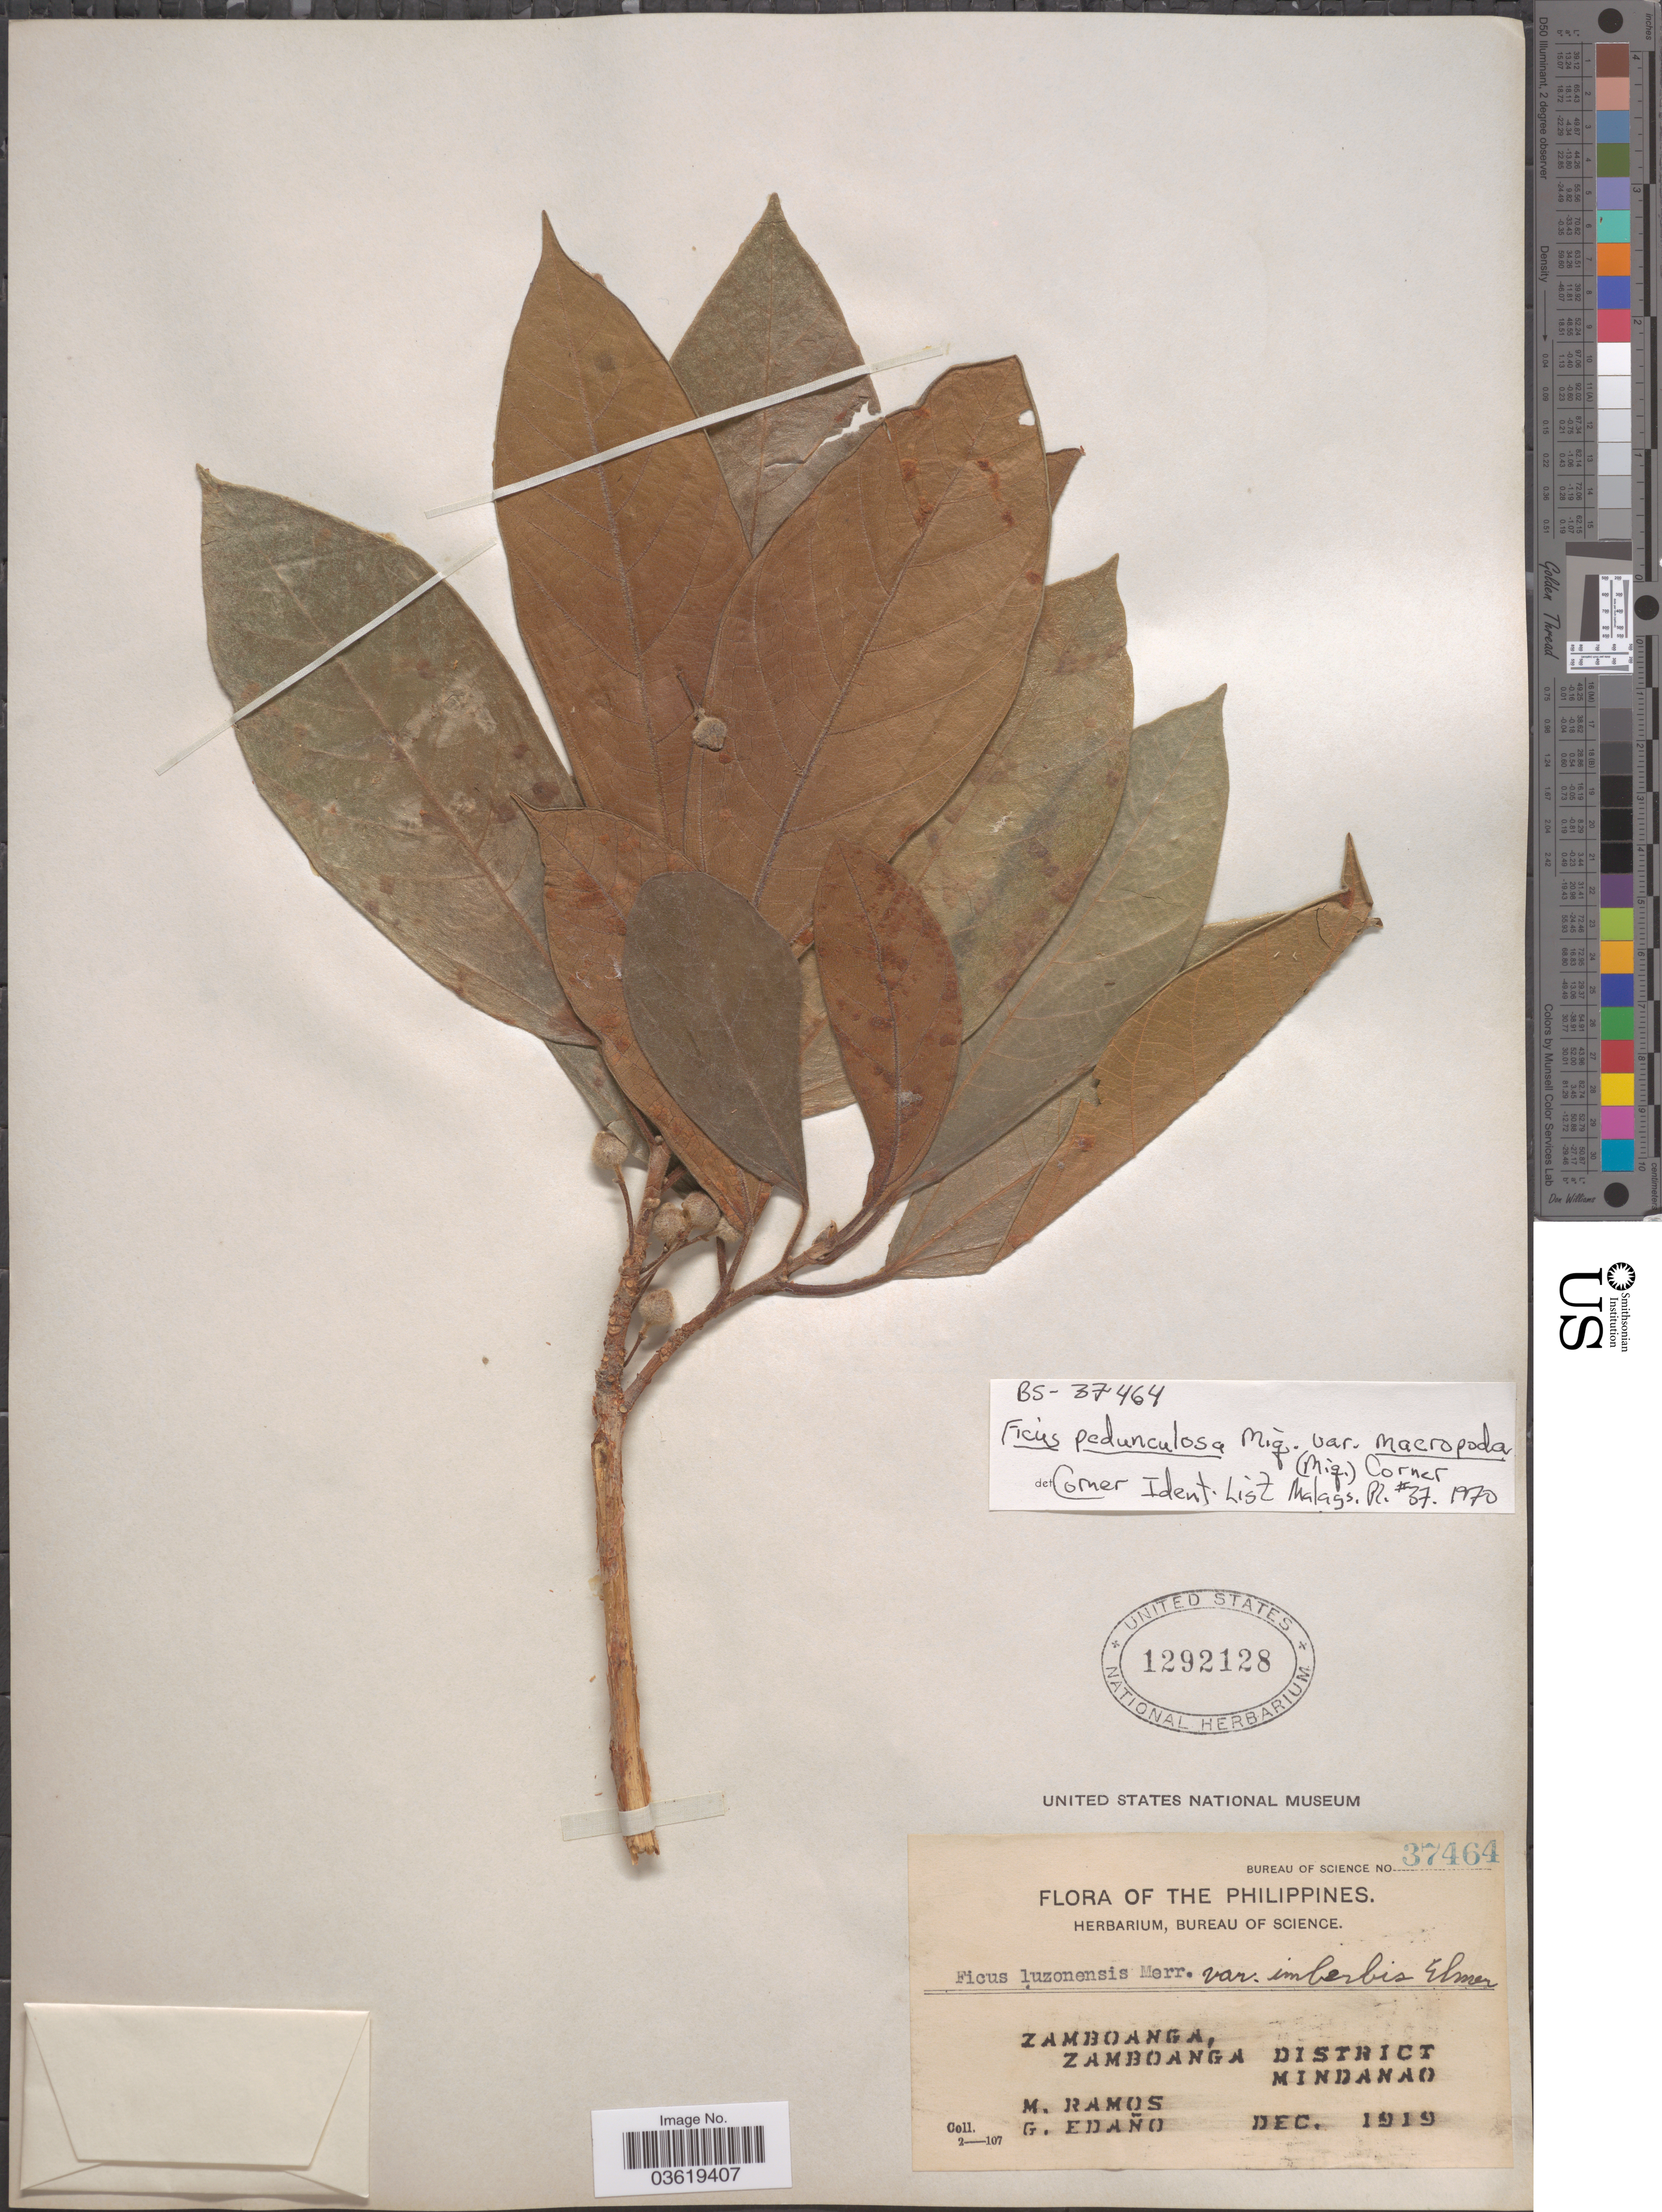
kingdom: Plantae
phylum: Tracheophyta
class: Magnoliopsida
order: Rosales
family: Moraceae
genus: Ficus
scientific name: Ficus pedunculosa var. macropoda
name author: (Miq.) Corner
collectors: M. Ramos & G. Edaño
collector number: Bureau of Science 37464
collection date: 1919-12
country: Philippines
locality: Zamboanga, Zamboanga District. Mindanao.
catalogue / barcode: US 1292128